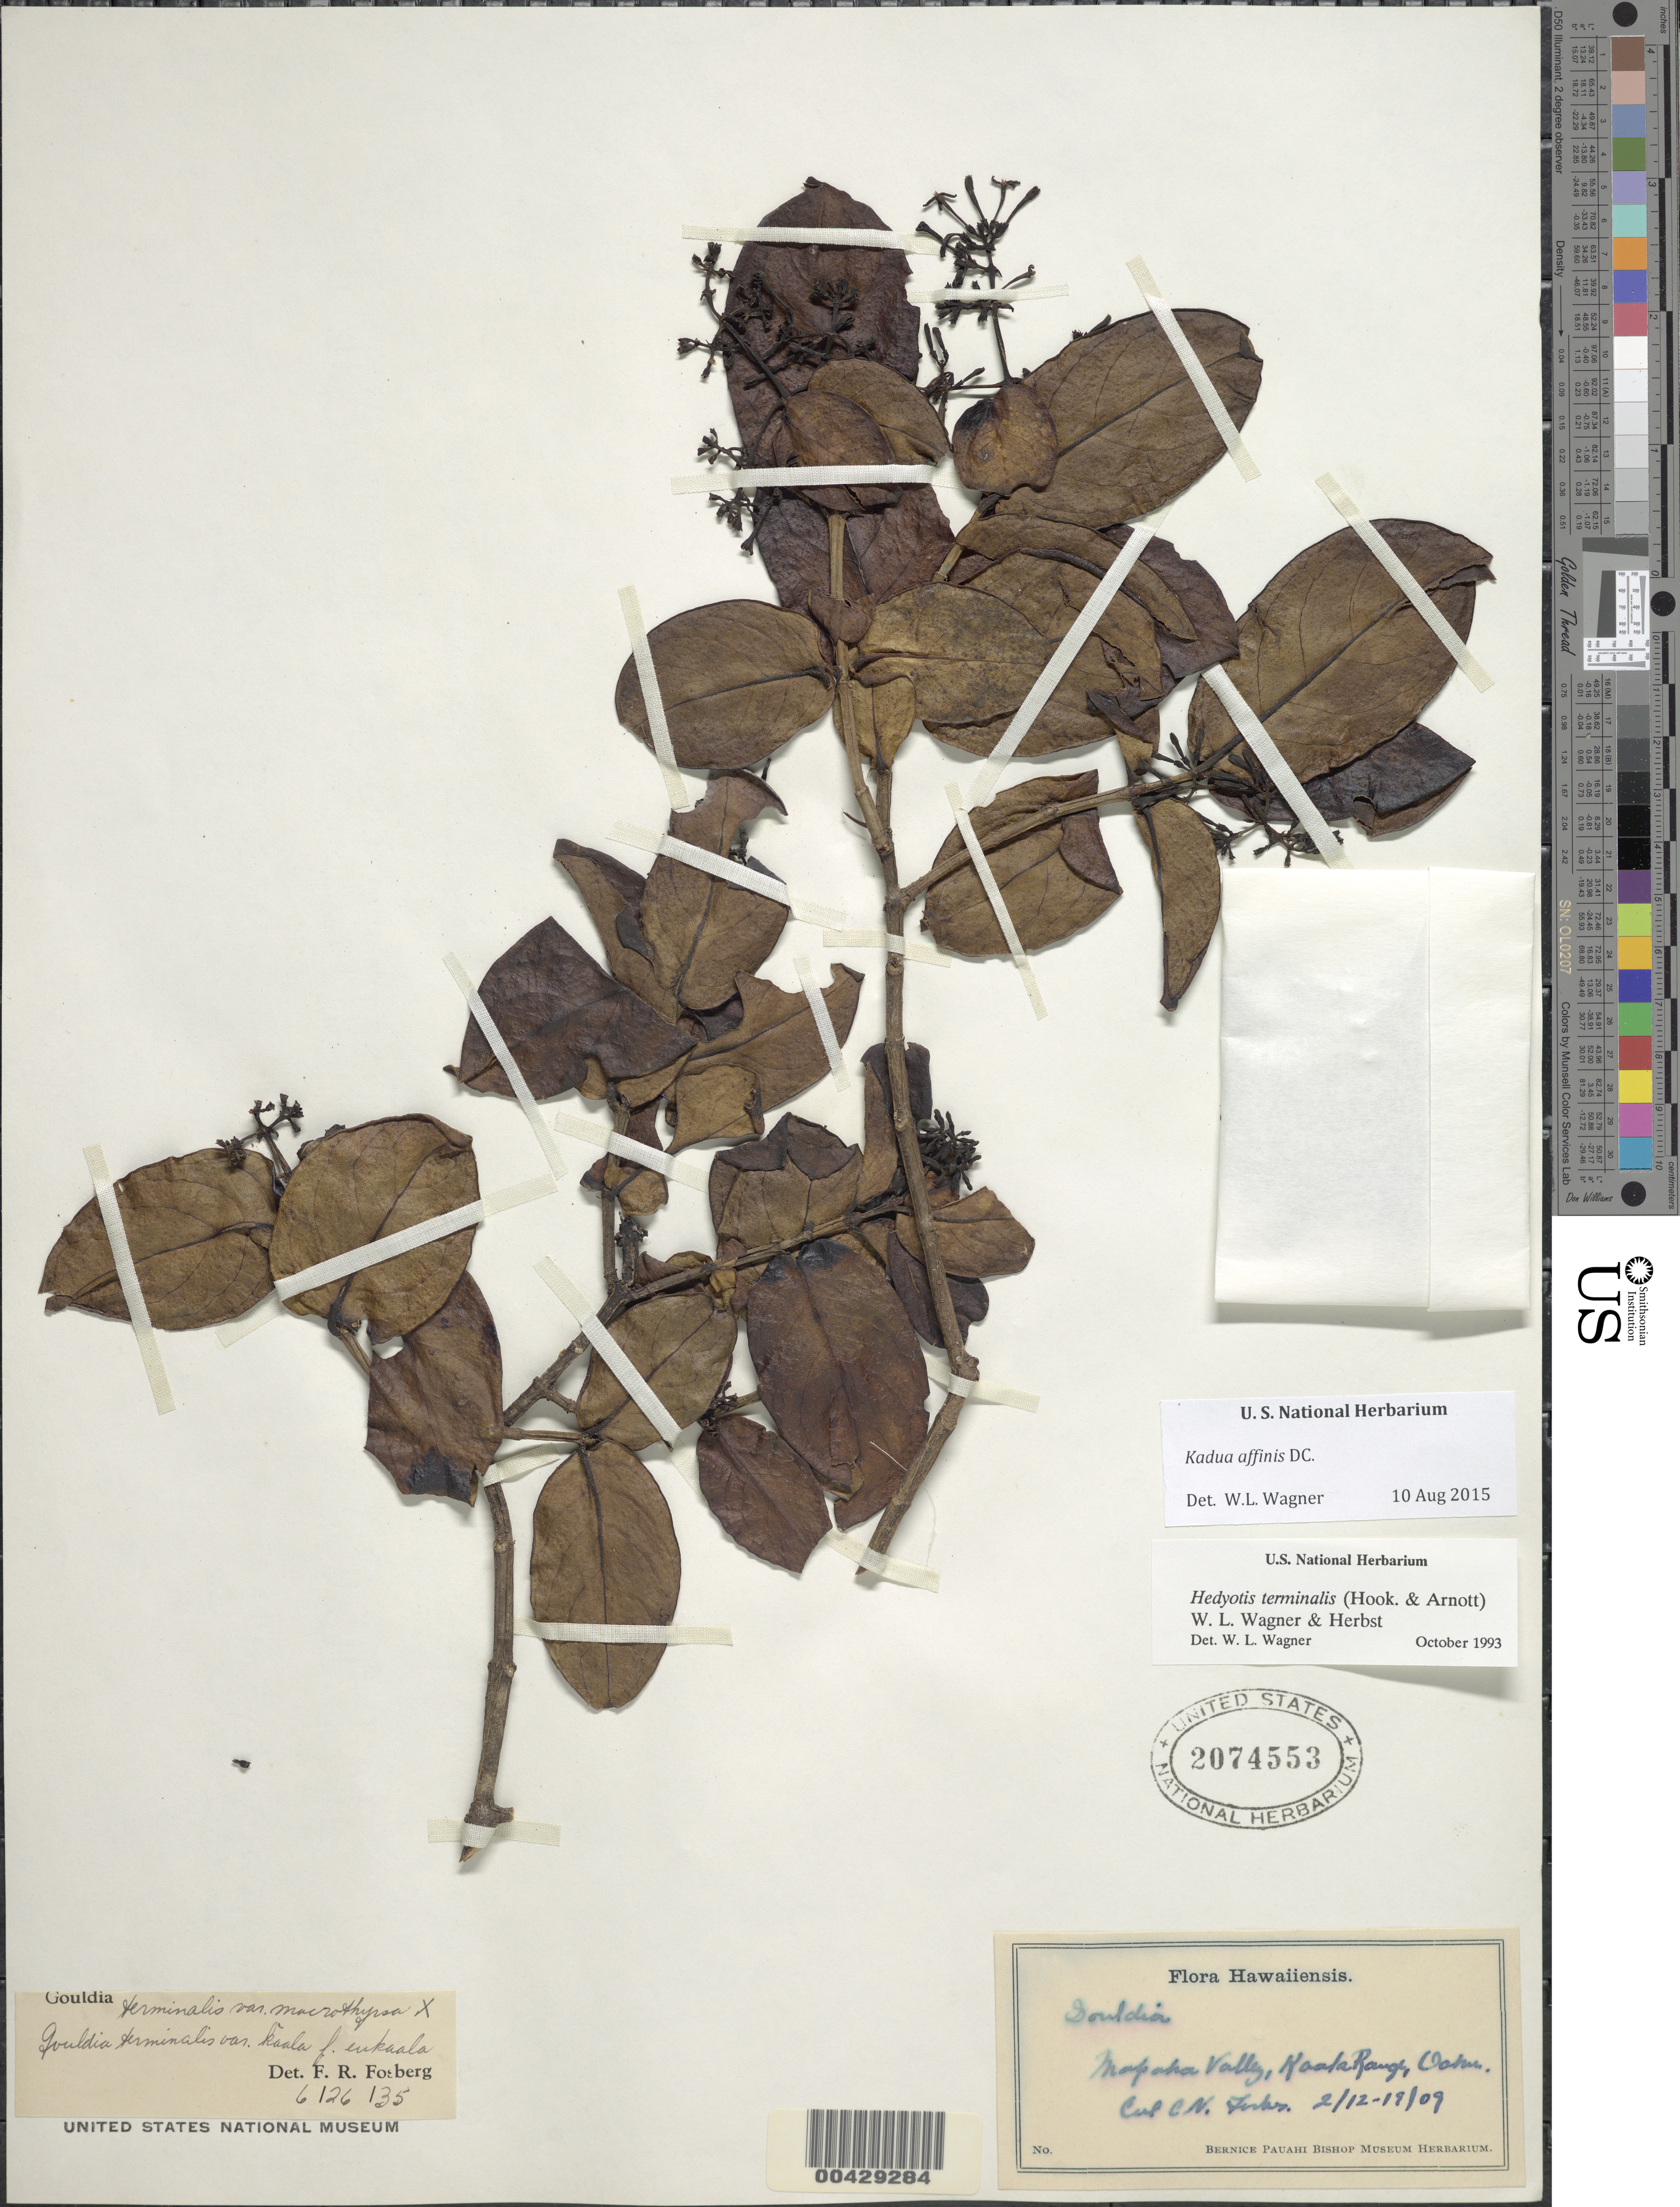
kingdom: Plantae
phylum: Tracheophyta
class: Magnoliopsida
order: Gentianales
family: Rubiaceae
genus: Kadua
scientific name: Kadua affinis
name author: DC.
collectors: C. N. Forbes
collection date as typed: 12 Feb 1909 to 19 Feb 1909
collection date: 1909-02-12/1909-02-19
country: United States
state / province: Hawaii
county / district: Honolulu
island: Oahu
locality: Waianae Mts., Makaha Valley, Kaala Range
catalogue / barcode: US 2074553